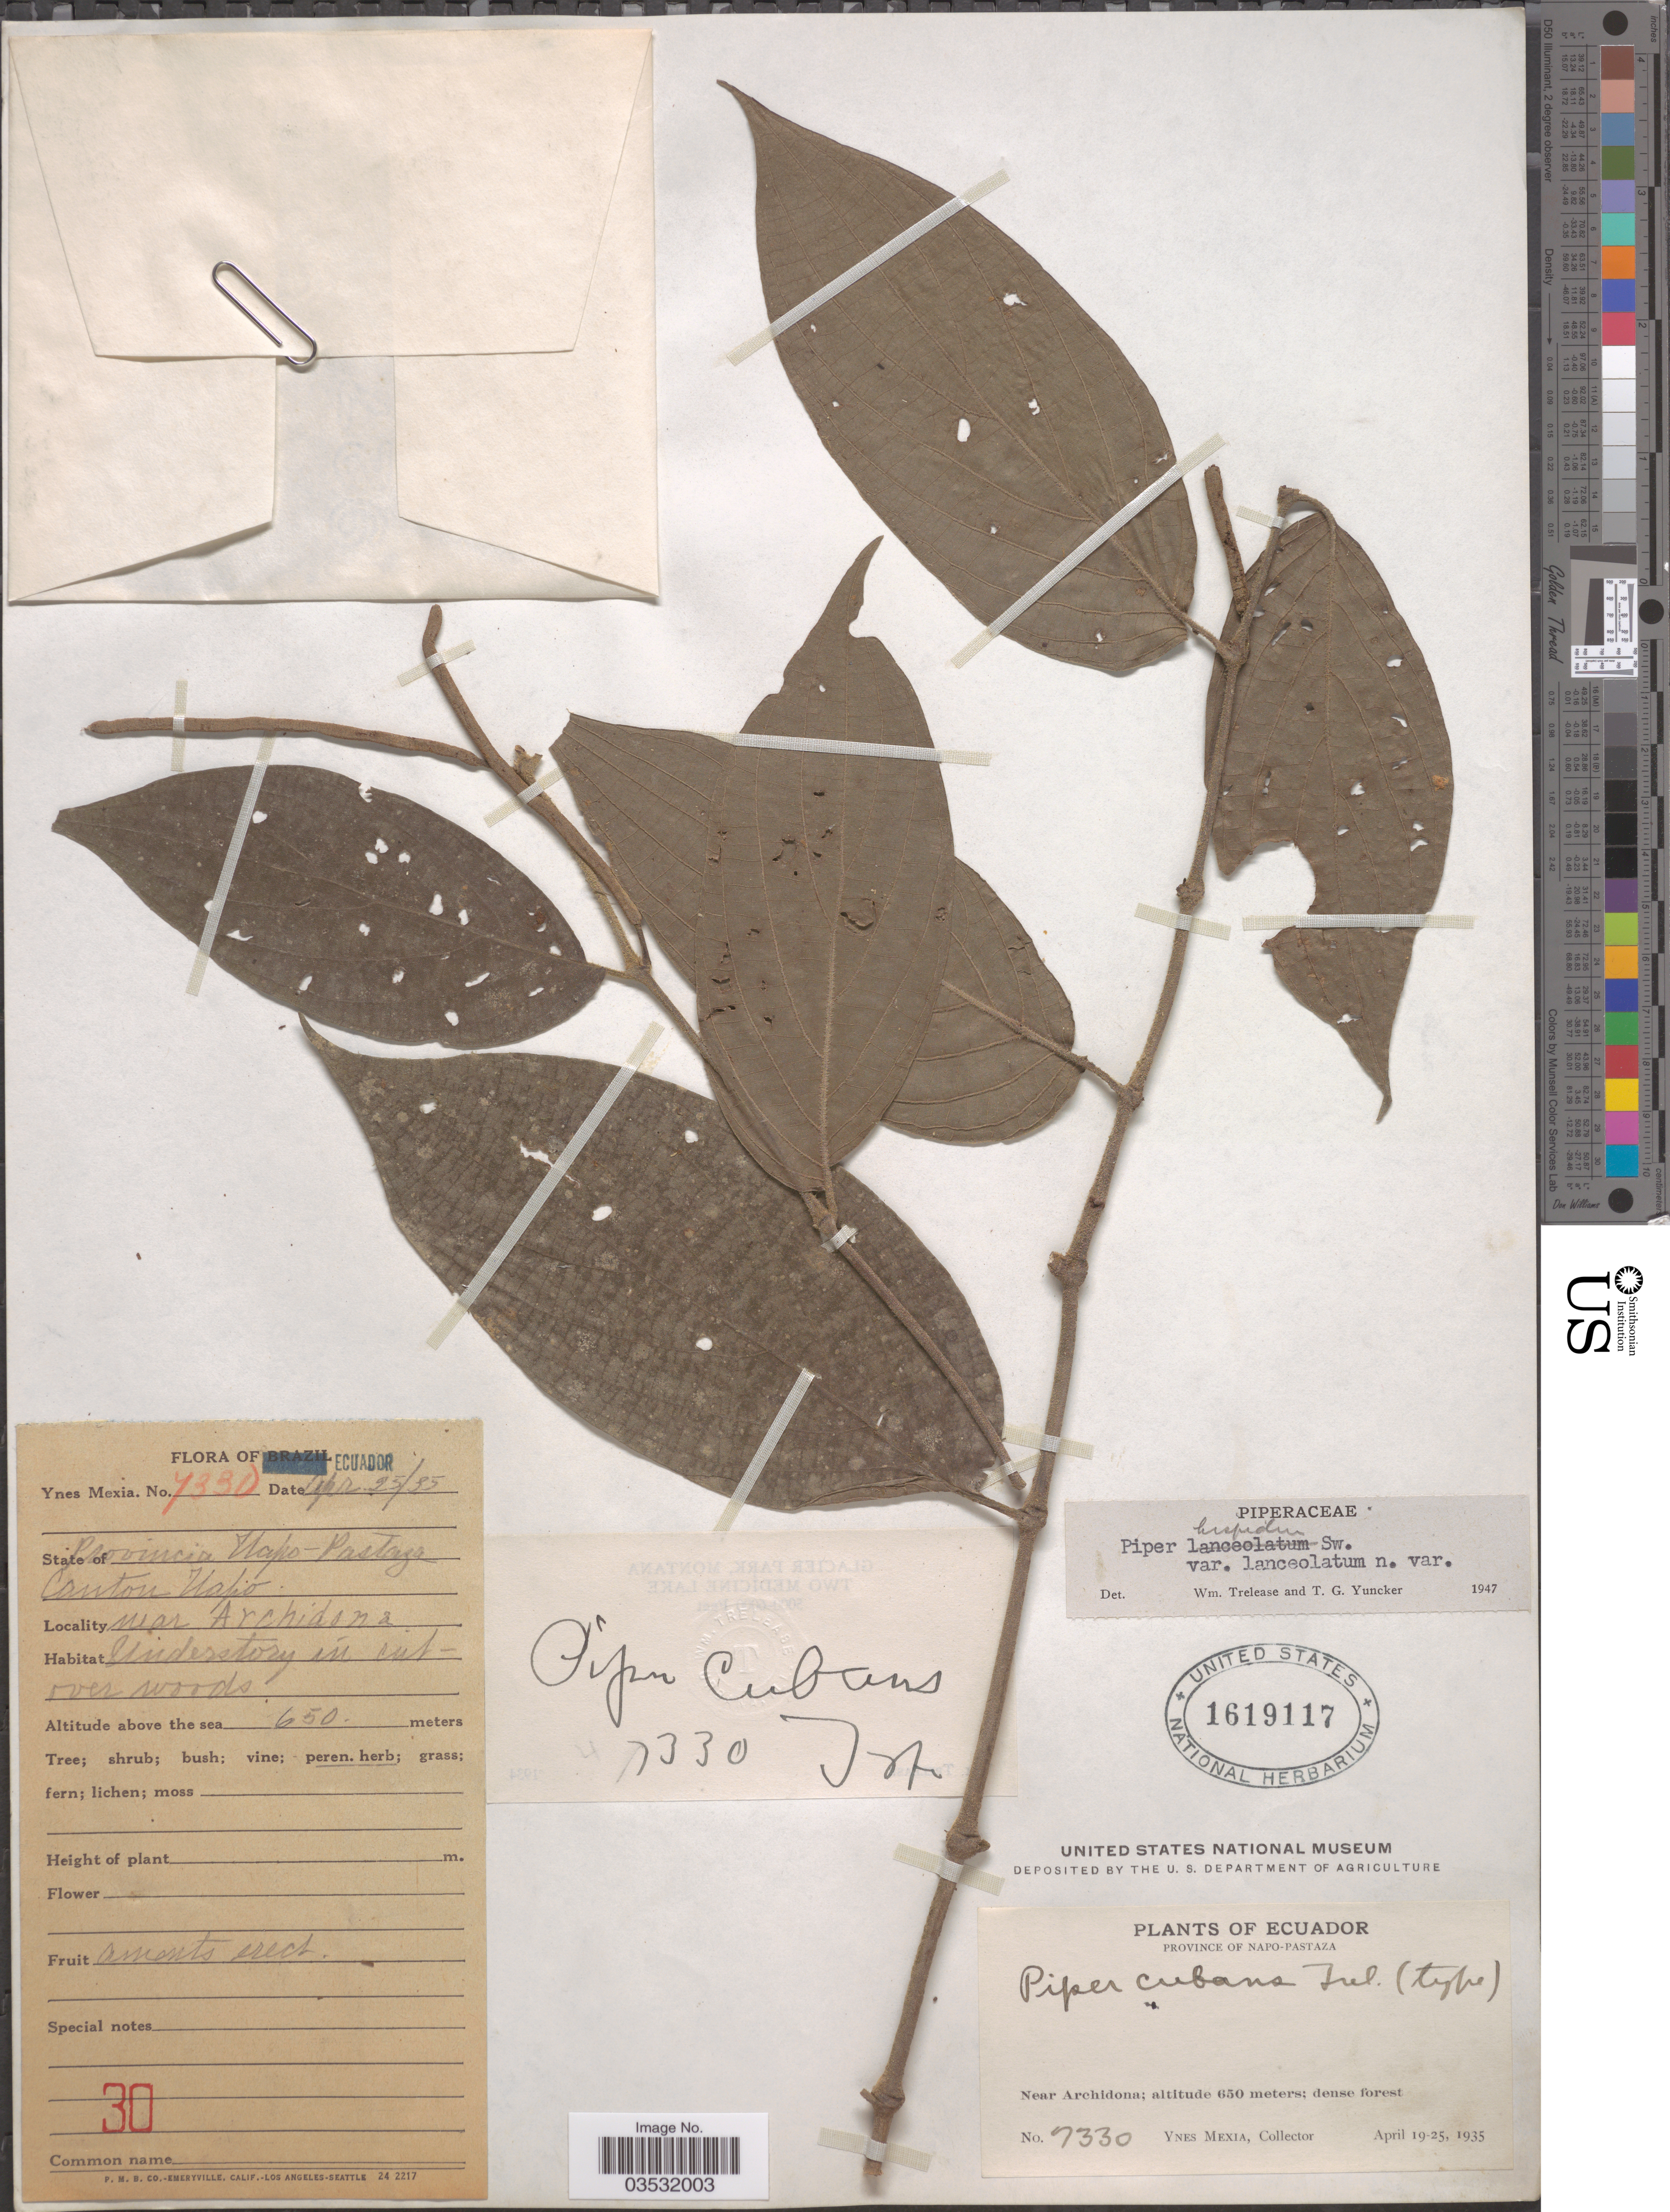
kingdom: Plantae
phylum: Tracheophyta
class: Magnoliopsida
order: Piperales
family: Piperaceae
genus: Piper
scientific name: Piper hispidum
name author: Sw.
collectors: Y. Mexia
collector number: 7330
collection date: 1935-04-25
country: Ecuador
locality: Province of Napo-Pastaza. Near Archidona. Canton Napo.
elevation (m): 650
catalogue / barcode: US 1619117